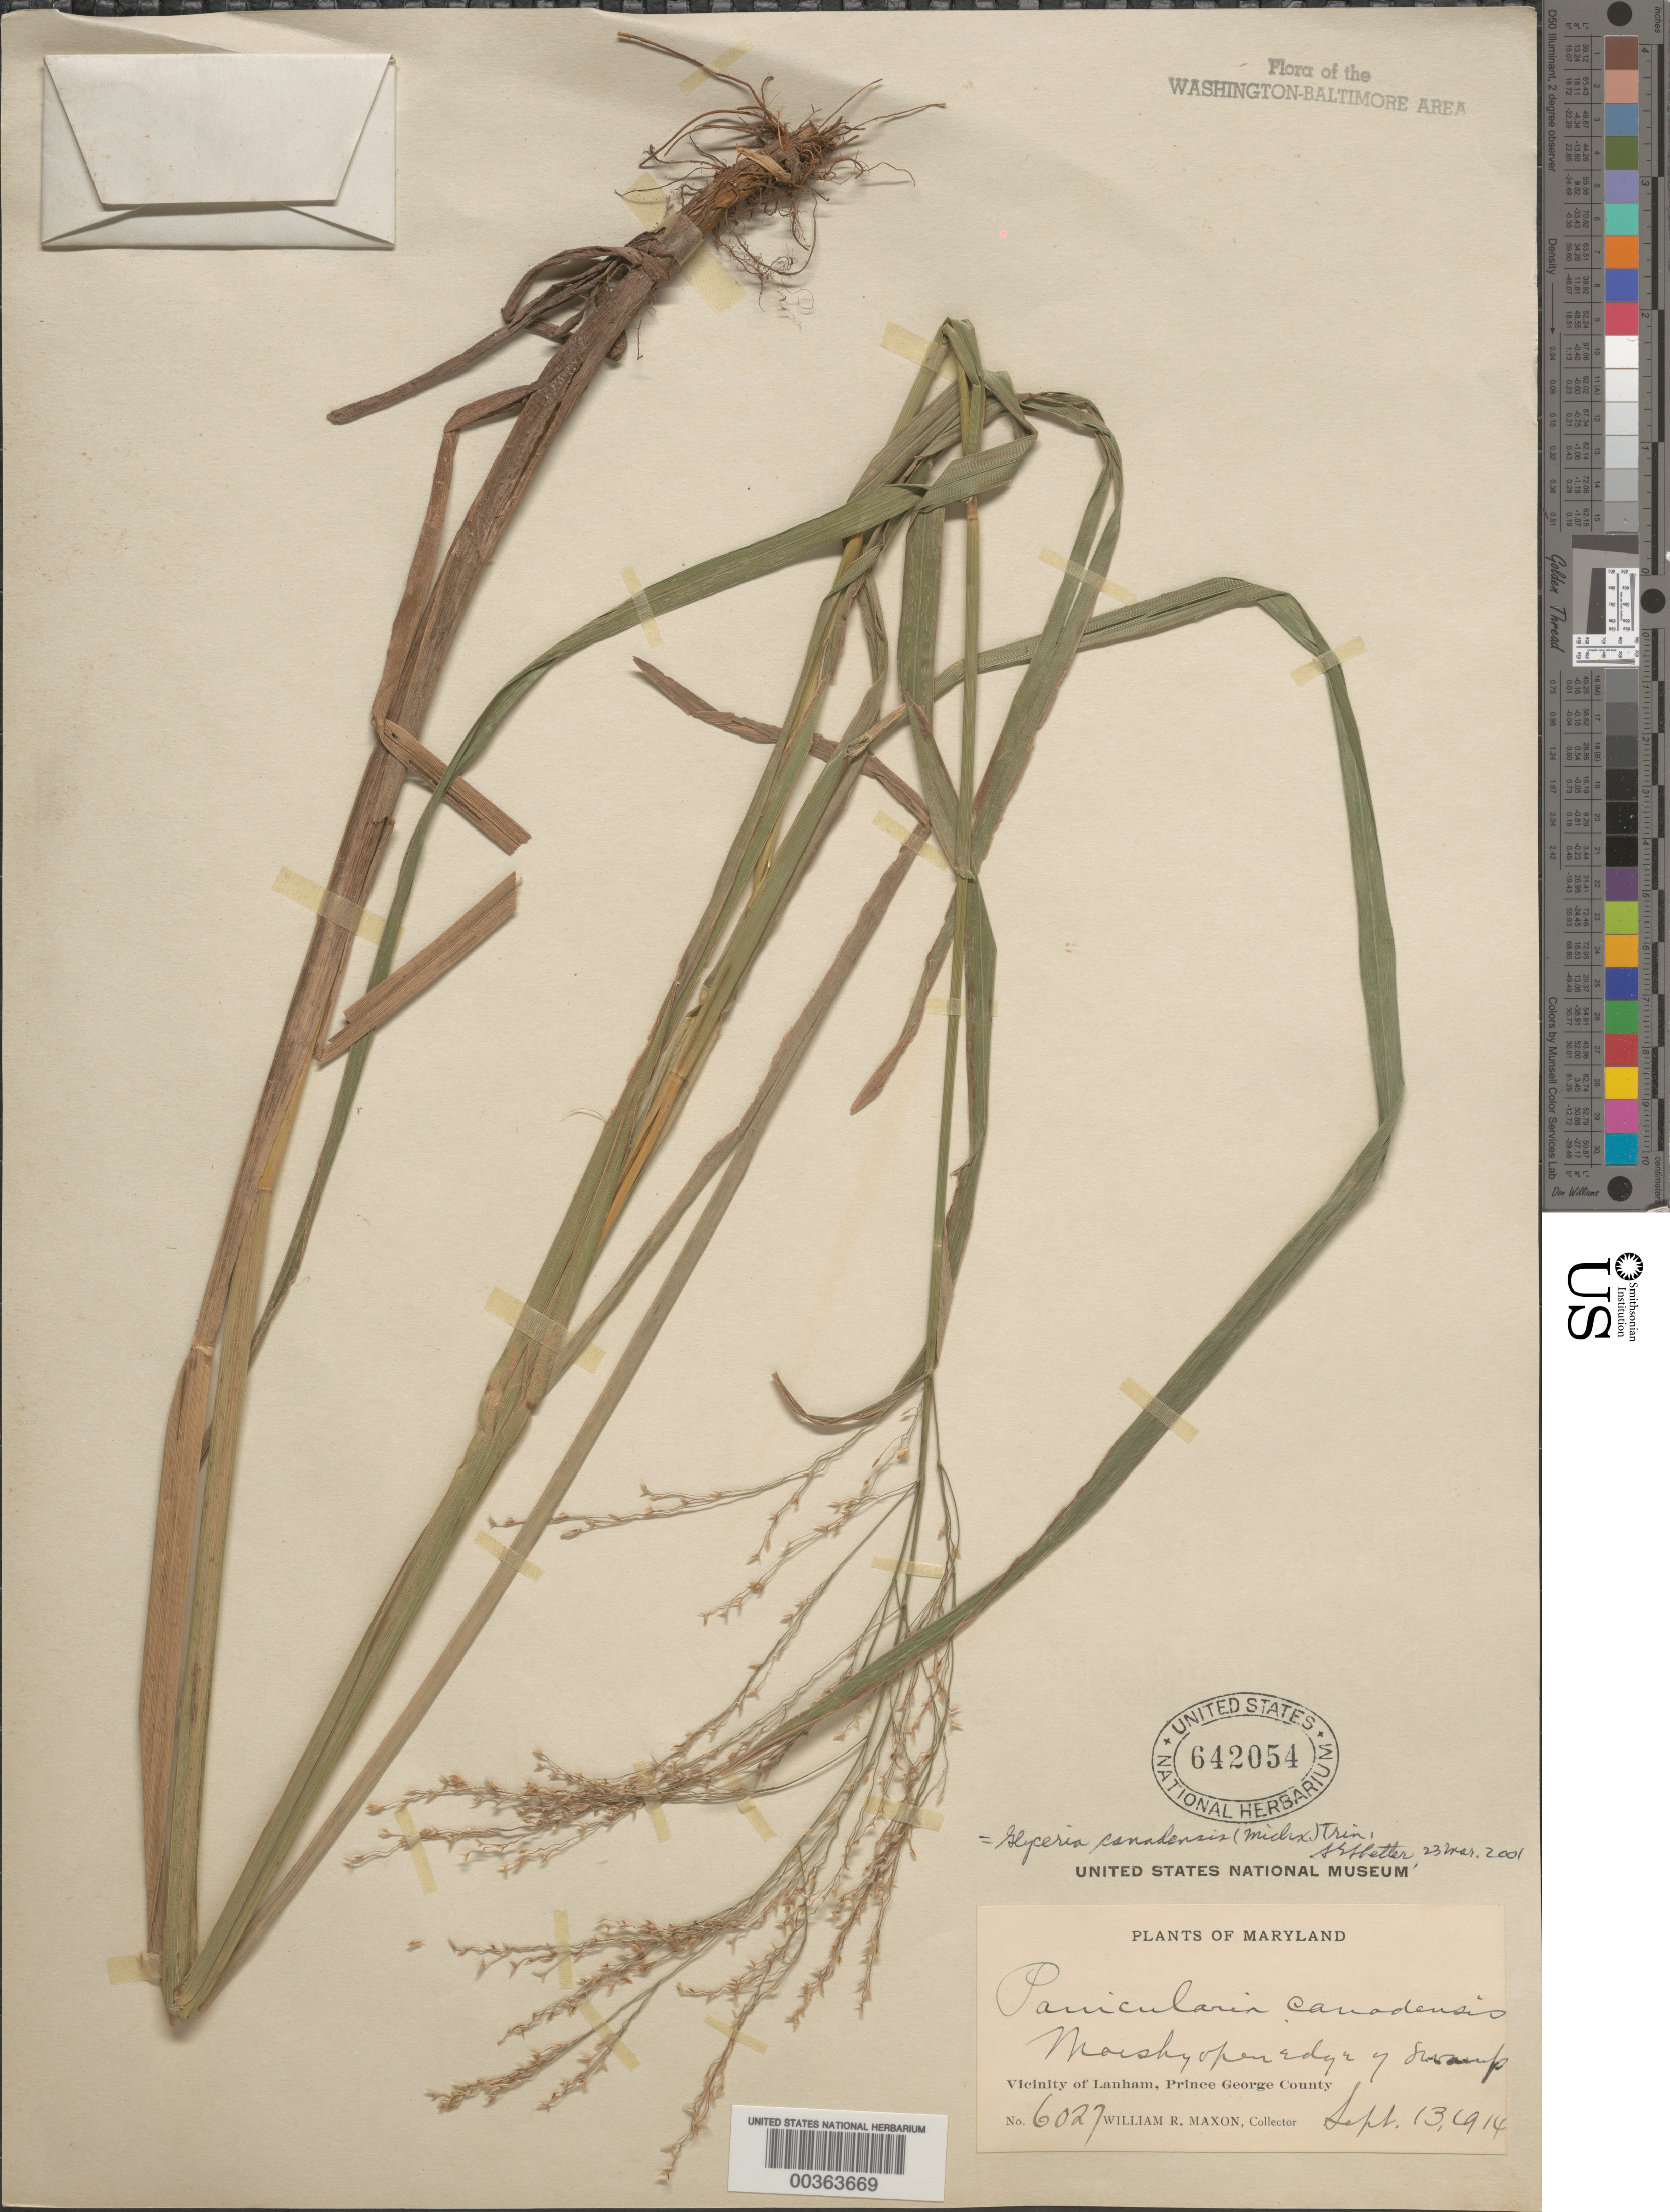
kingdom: Plantae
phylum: Tracheophyta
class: Liliopsida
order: Poales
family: Poaceae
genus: Glyceria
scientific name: Glyceria canadensis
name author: (Michx.) Trin.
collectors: W. R. Maxon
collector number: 6027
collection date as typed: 13 Sep 1914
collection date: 1914-09-13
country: United States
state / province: Maryland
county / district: Prince George's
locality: Lanham vicinity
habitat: Marshy open edge of swamp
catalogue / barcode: US 642054